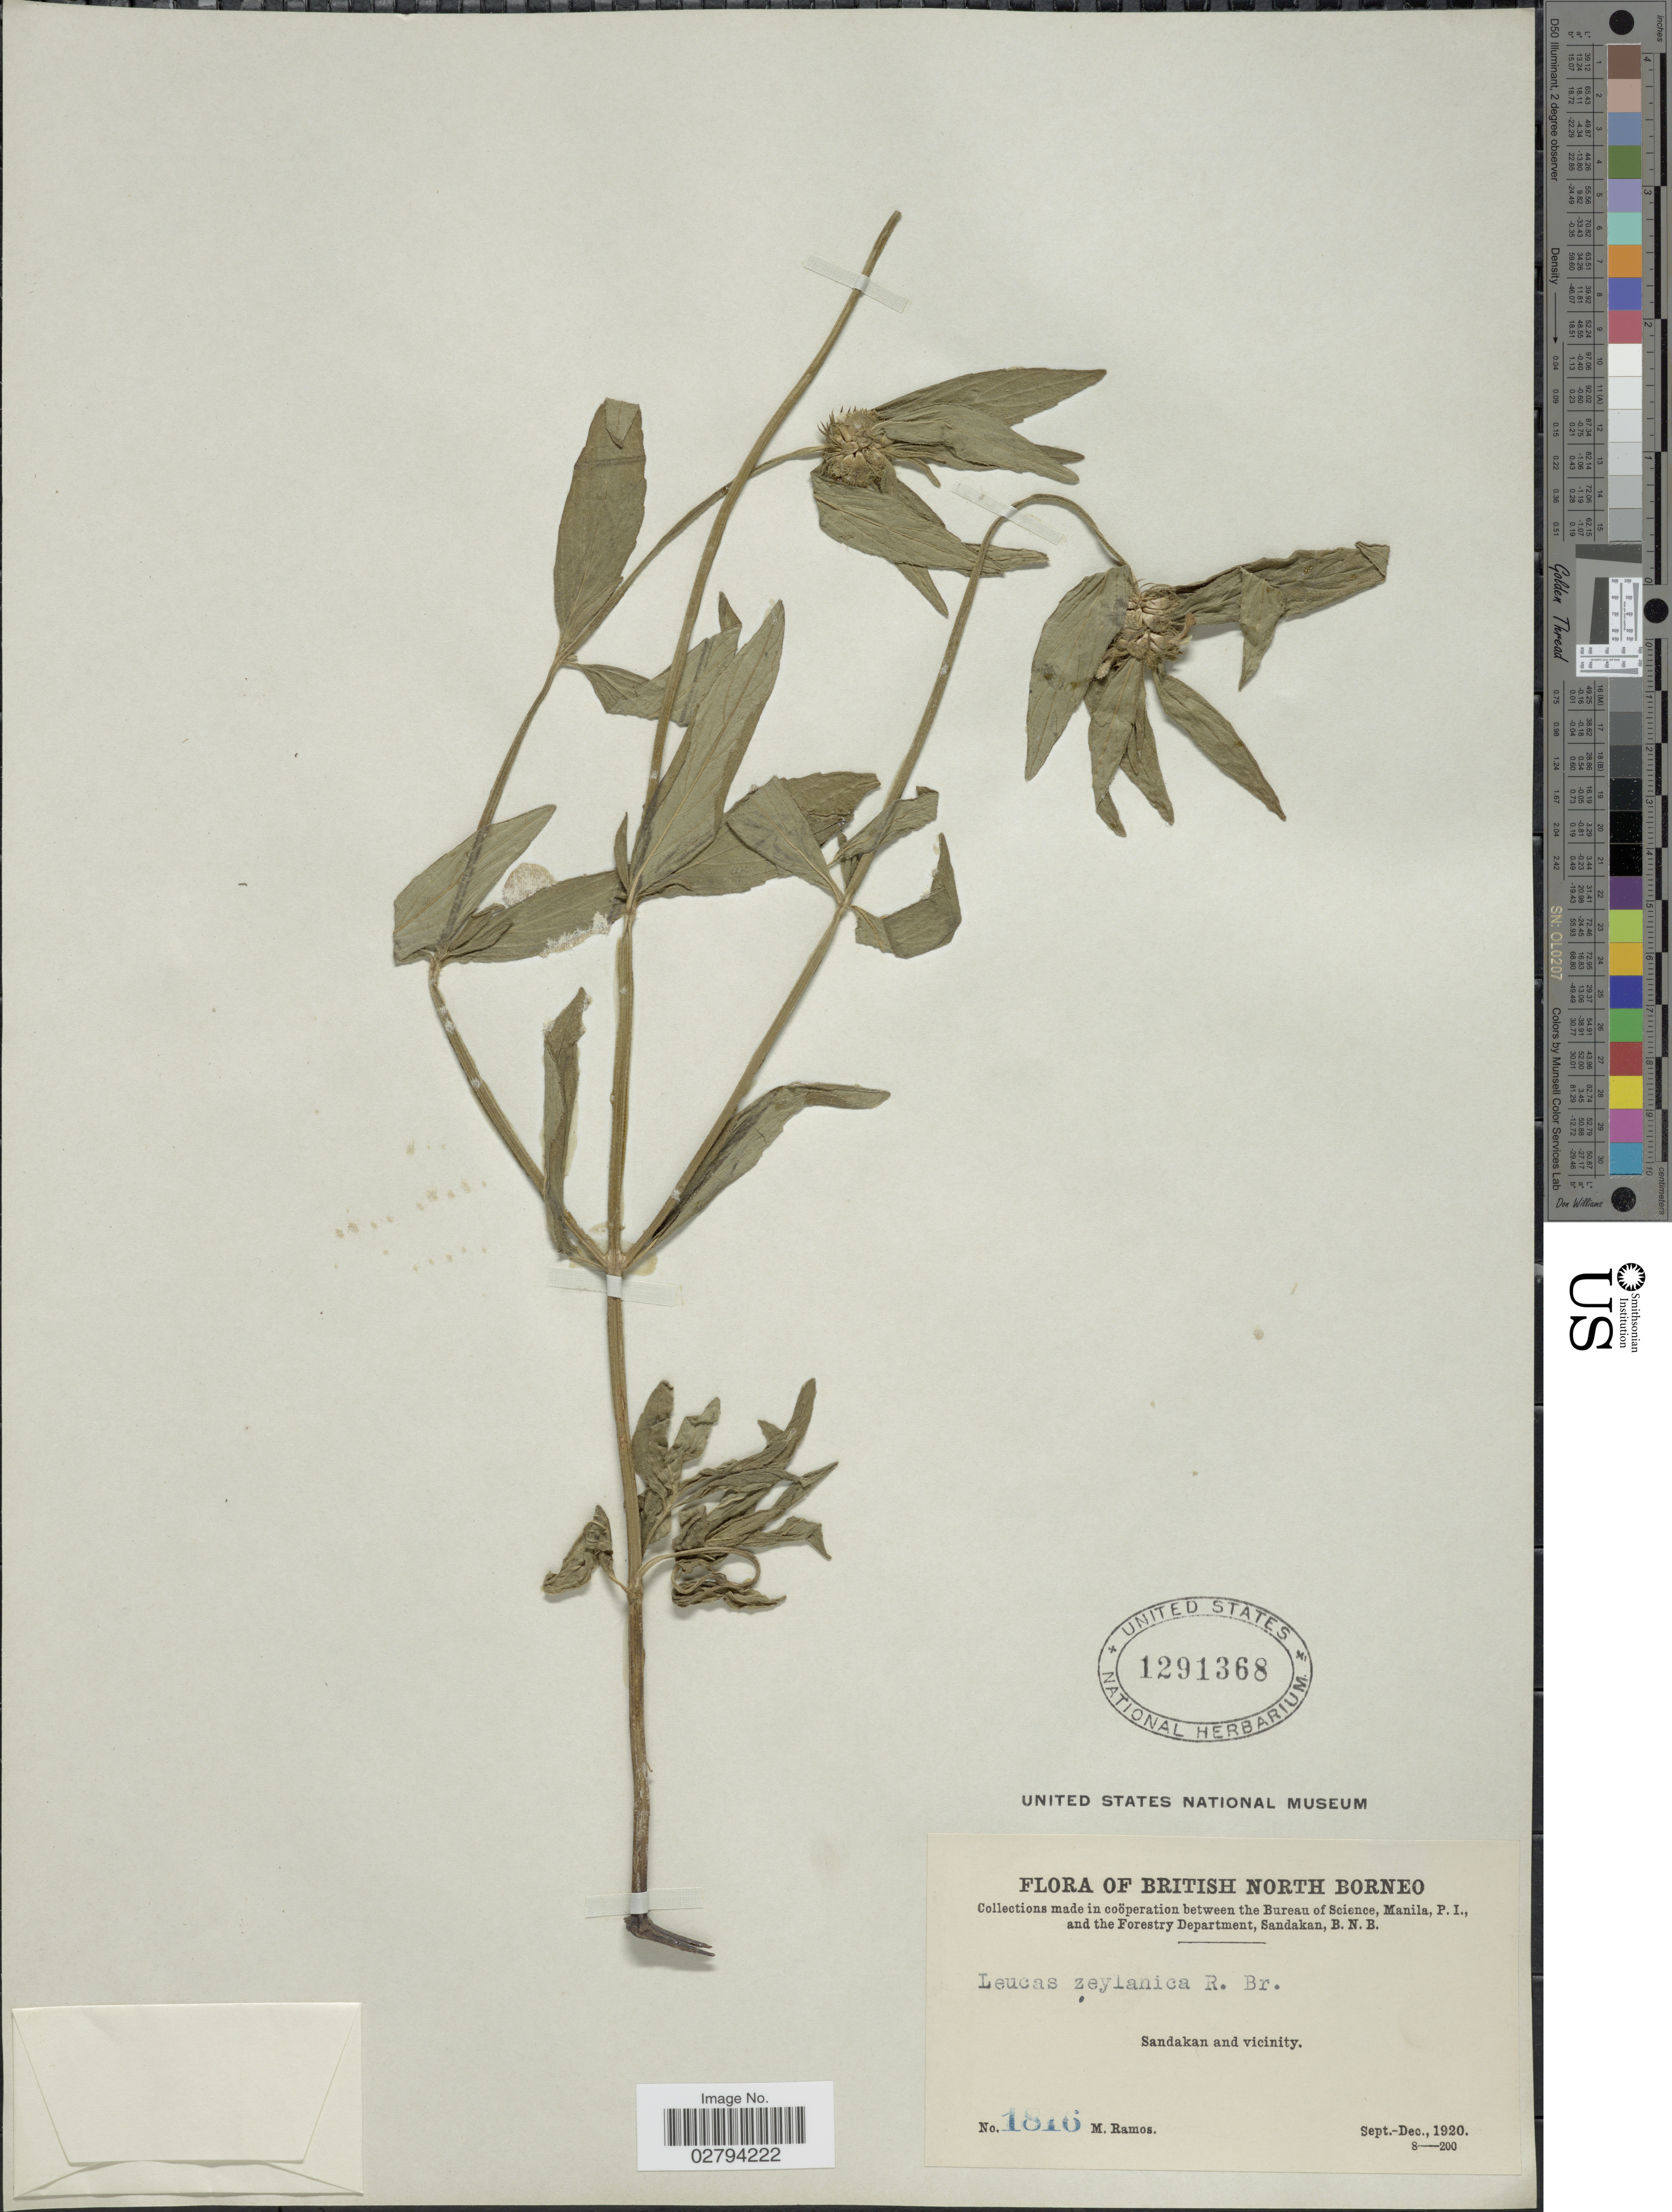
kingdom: Plantae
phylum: Tracheophyta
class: Magnoliopsida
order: Lamiales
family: Lamiaceae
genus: Leucas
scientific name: Leucas zeylanica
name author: (L.) W.T. Aiton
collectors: M. Ramos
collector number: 1816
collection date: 1920-09/1920-12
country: Malaysia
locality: British North Borneo, Sandakan and vicinity.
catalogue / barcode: US 1291368